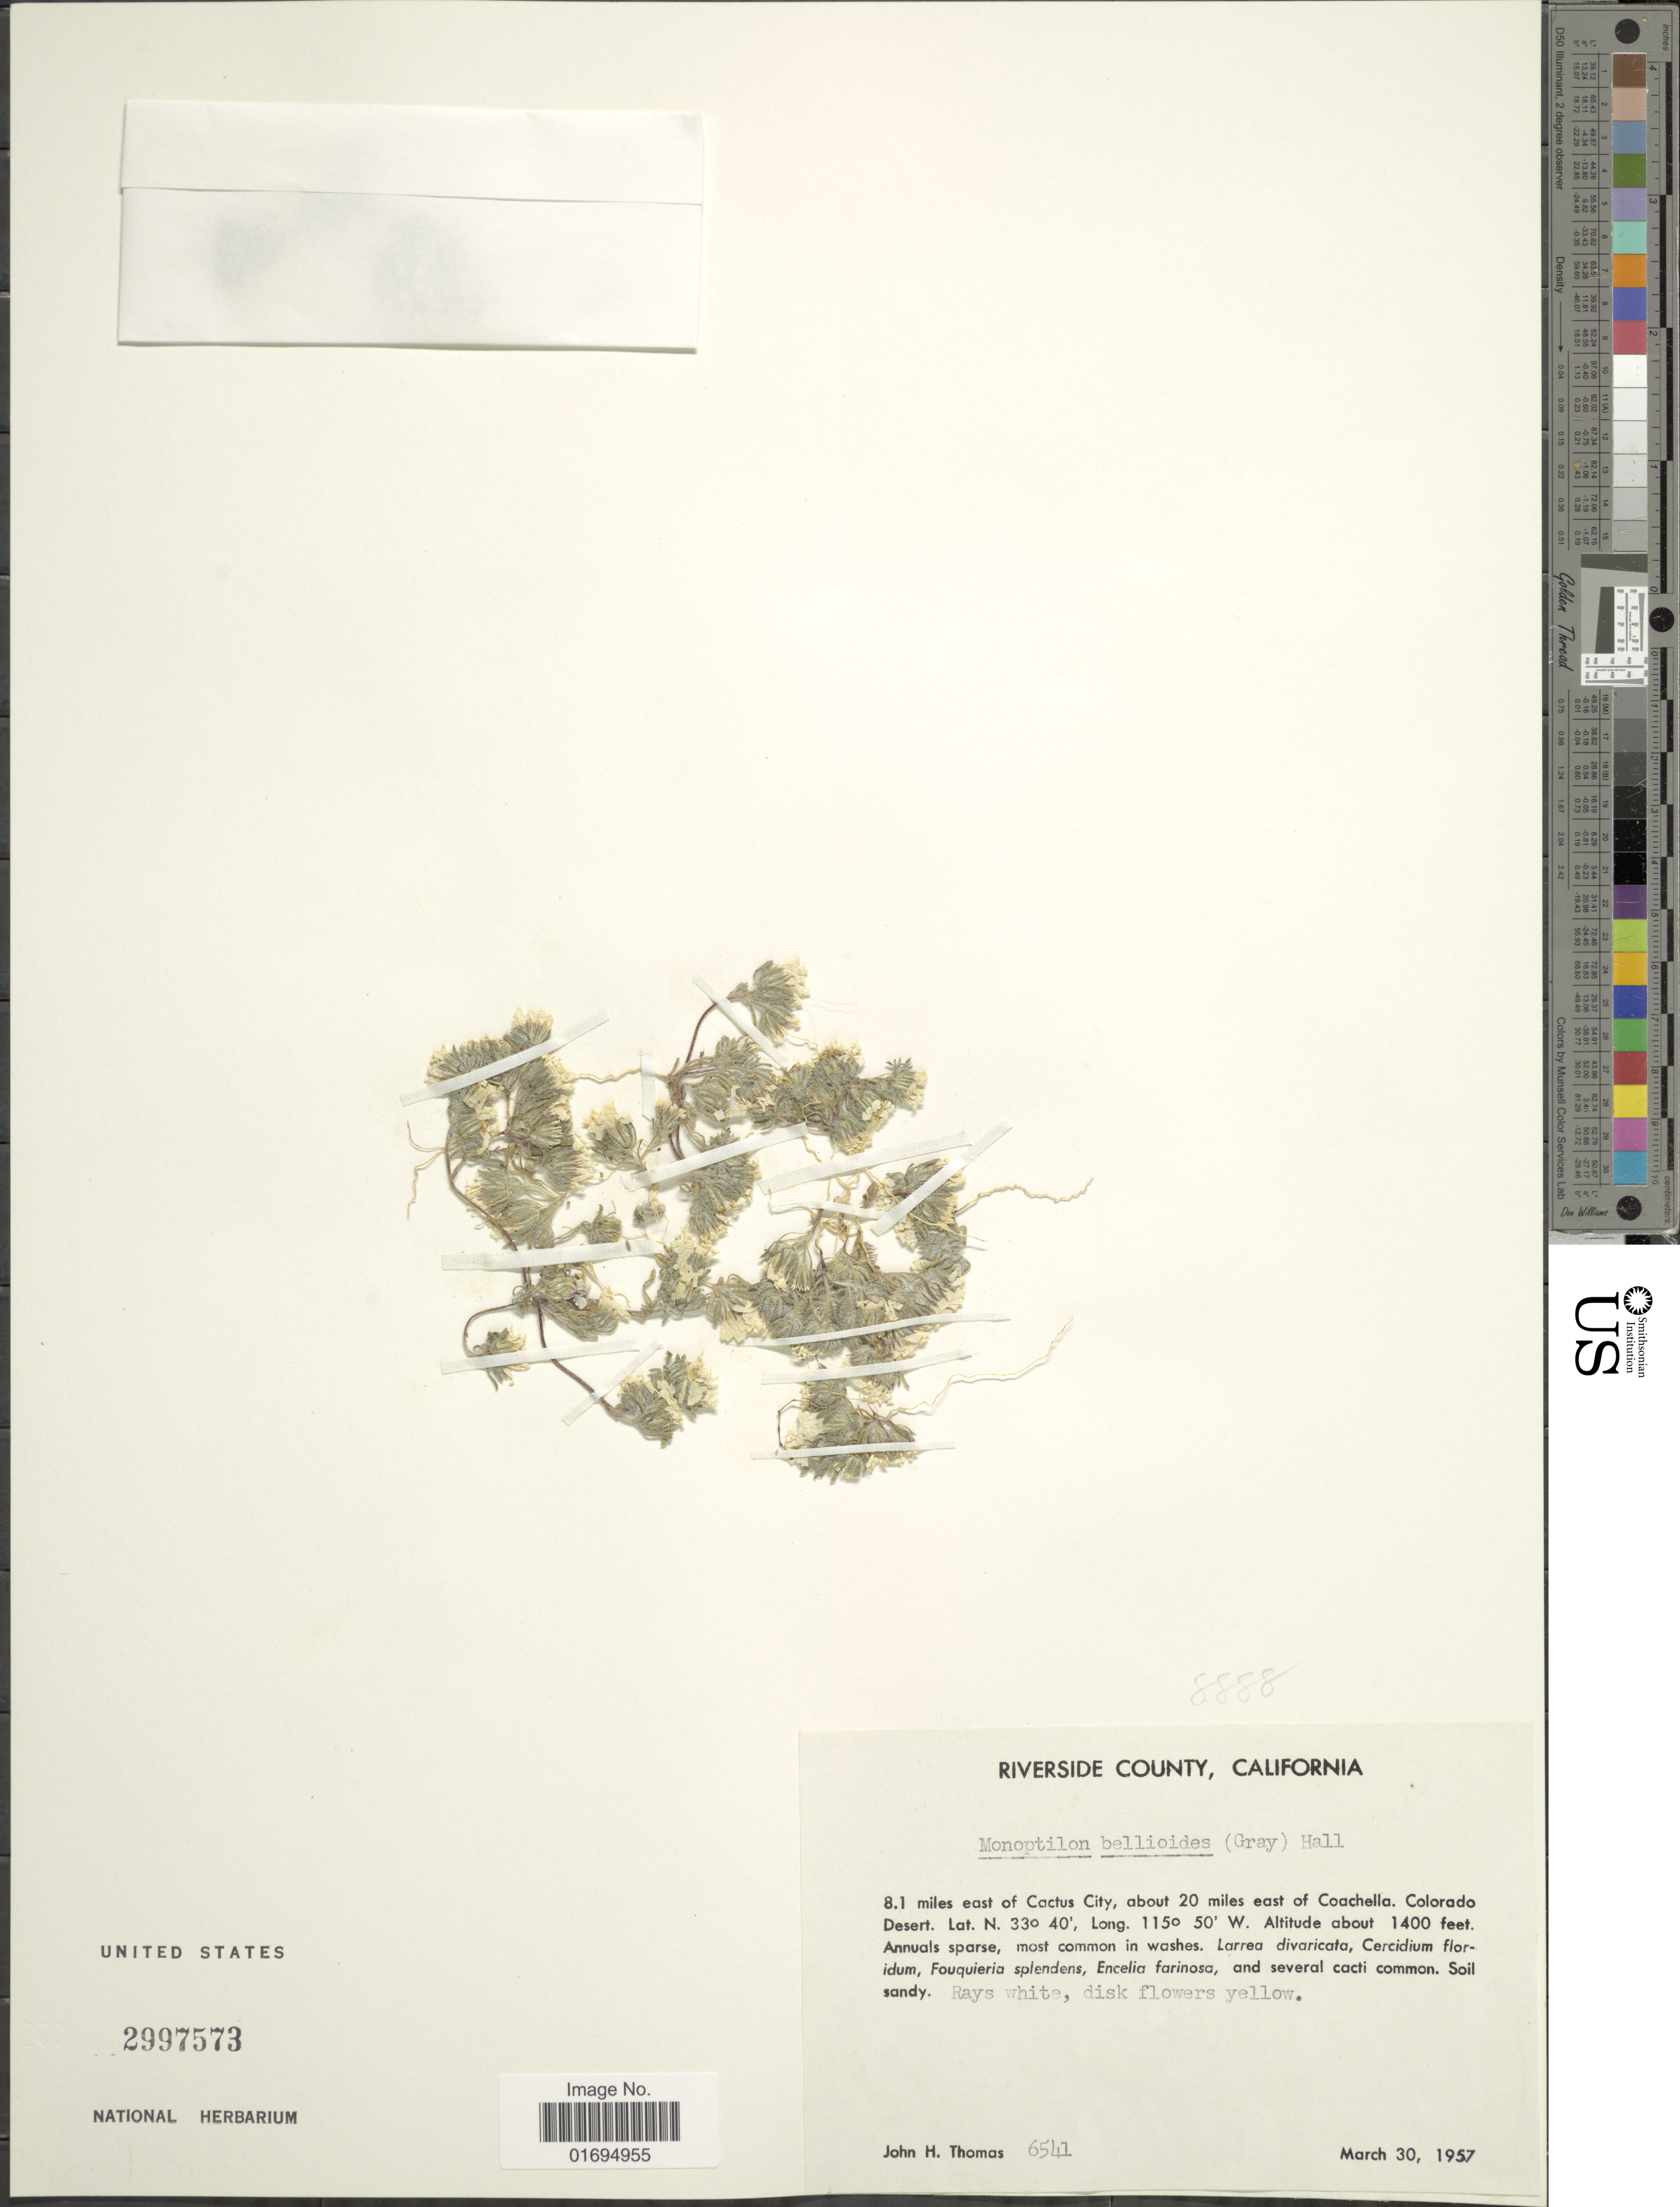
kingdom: Plantae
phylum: Tracheophyta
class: Magnoliopsida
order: Asterales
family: Asteraceae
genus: Monoptilon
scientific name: Monoptilon bellioides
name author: (A. Gray) H.M. Hall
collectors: J. H. Thomas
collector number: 6541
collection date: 1957-03-30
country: United States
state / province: California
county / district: Riverside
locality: Riverside County, 8.1 miles east of Cactus City, about 20 miles east of Coachella, Colorado Desert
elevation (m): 427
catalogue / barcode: US 2997573